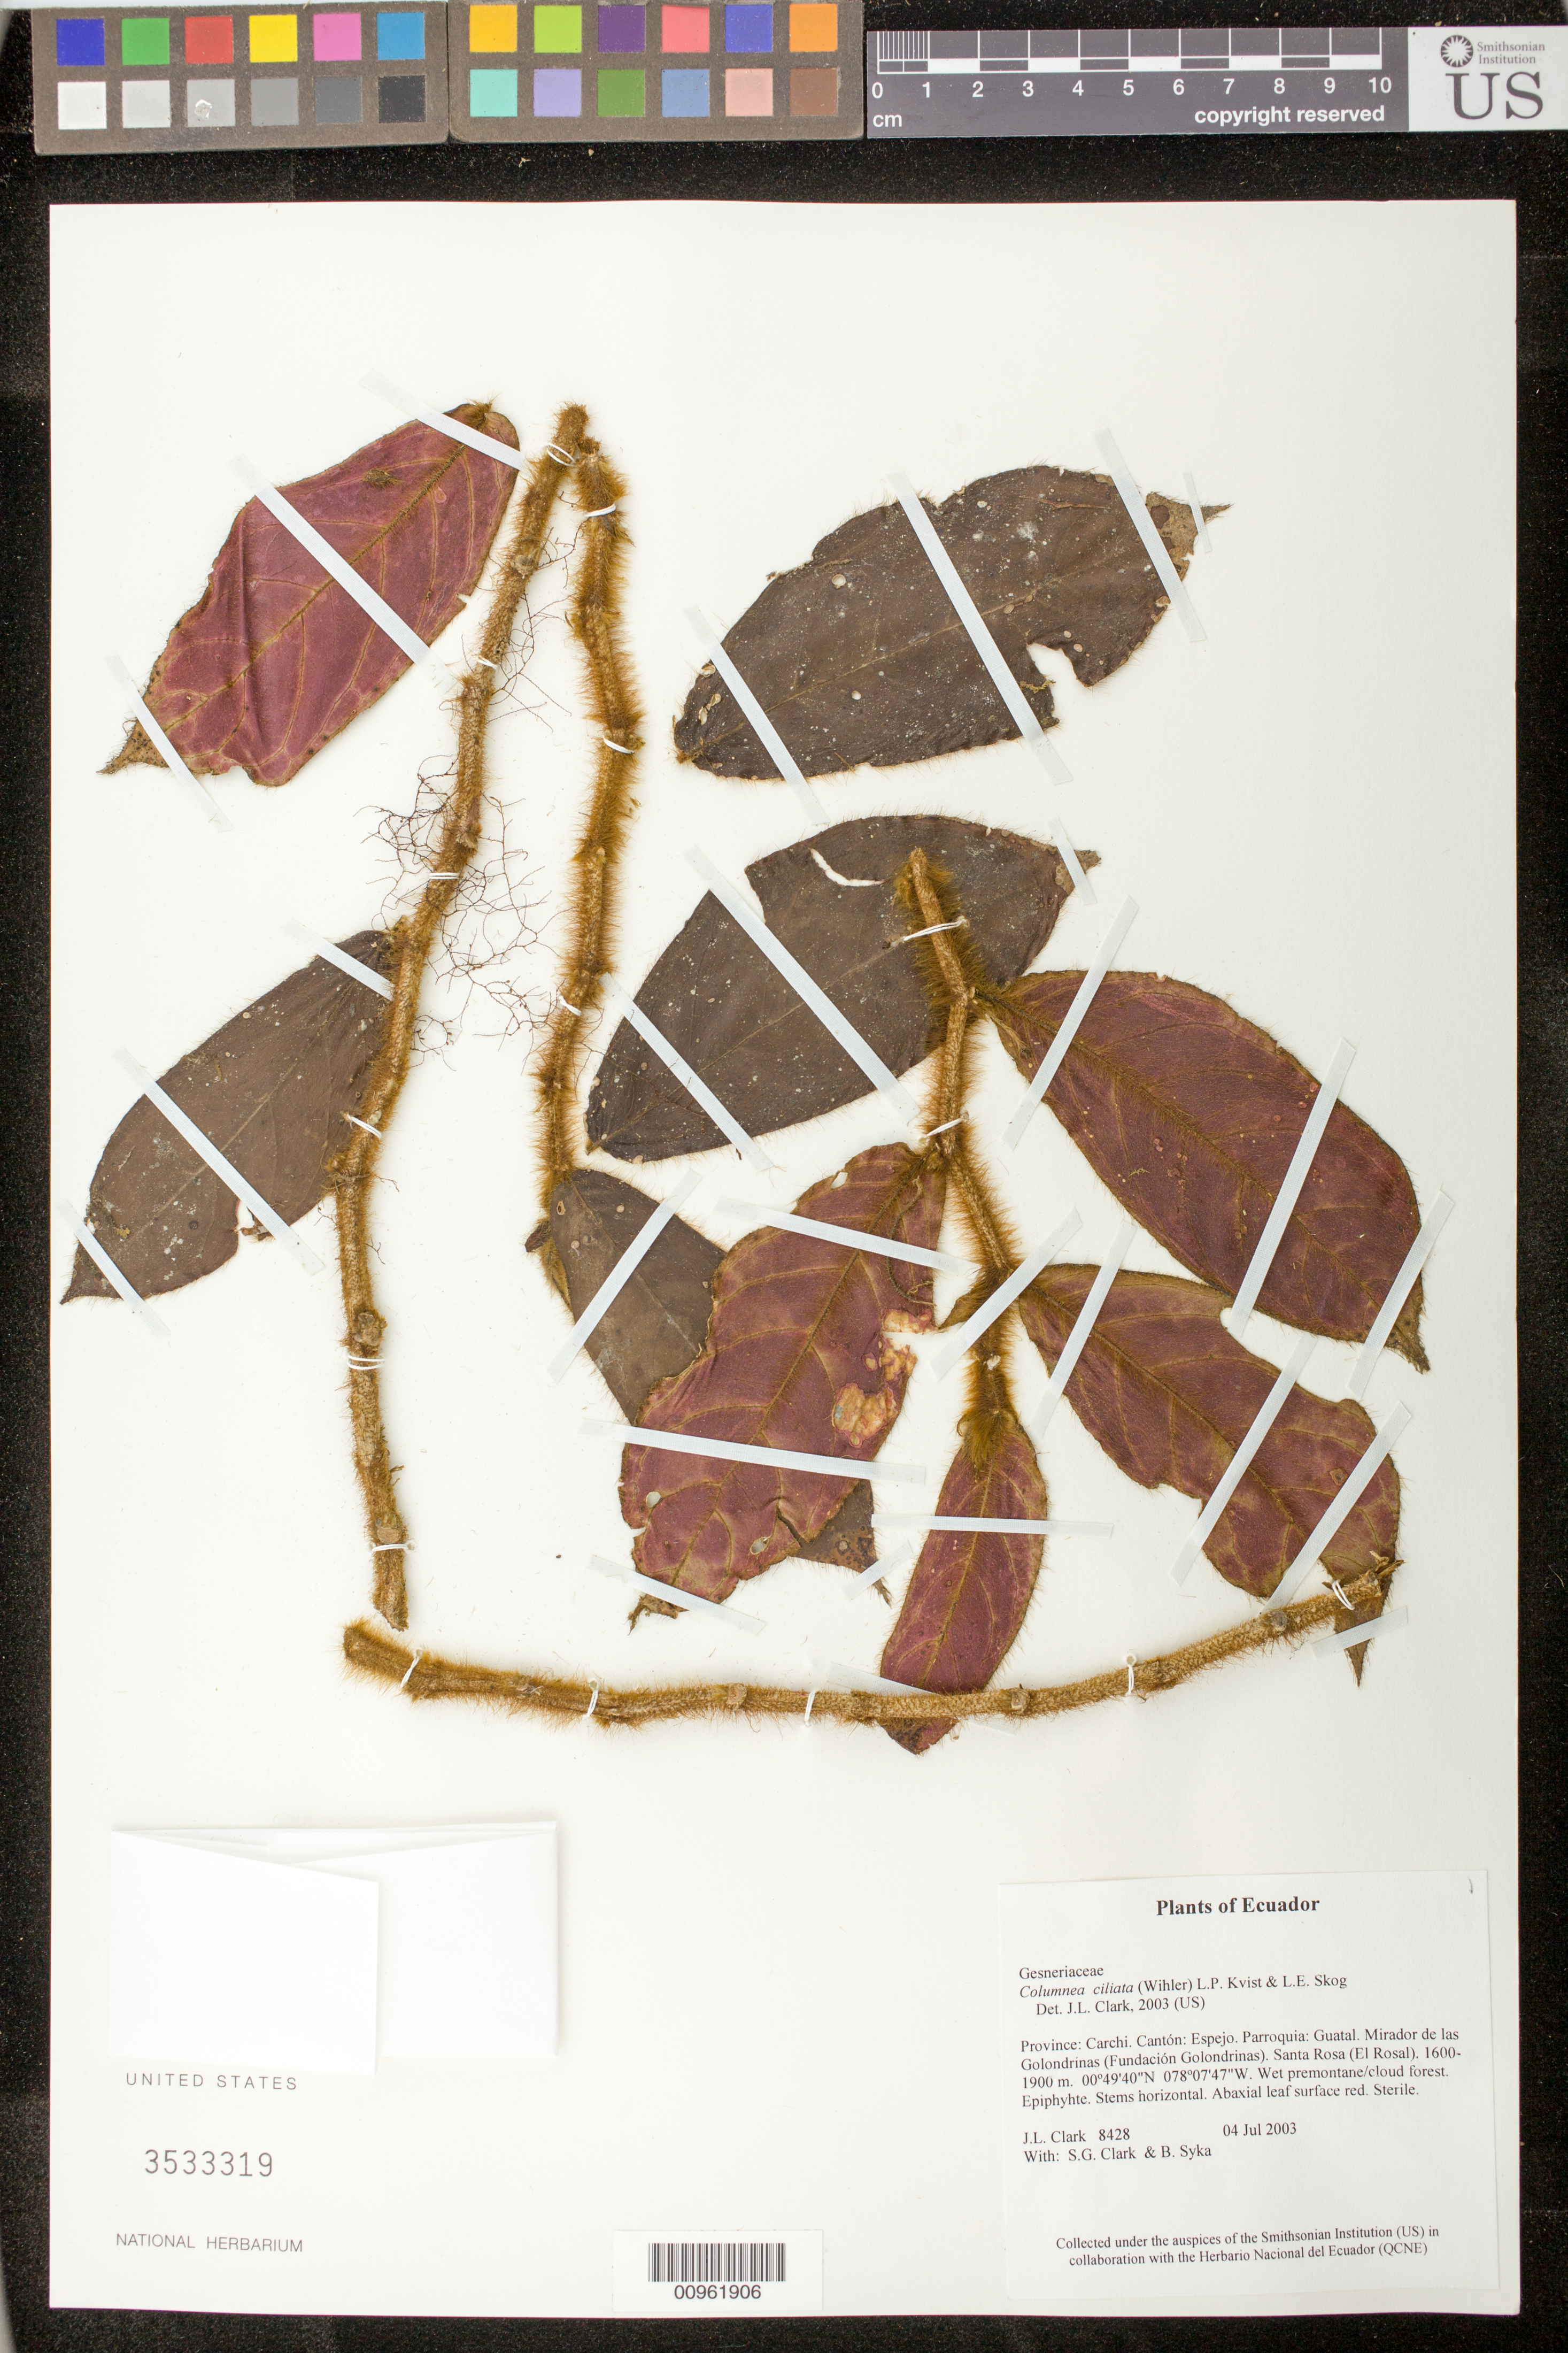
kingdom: Plantae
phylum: Tracheophyta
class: Magnoliopsida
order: Lamiales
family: Gesneriaceae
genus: Columnea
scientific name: Columnea ciliata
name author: (Wiehler) L.P. Kvist & L.E. Skog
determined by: Clark, J. L., (SEL), The Marie Selby Botanical Garden (UNITED STATES)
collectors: J. L. Clark, S. G. Clark & B. Syka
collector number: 8428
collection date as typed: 04 Jul 2003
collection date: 2003-07-04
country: Ecuador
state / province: Carchi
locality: Espejo. Parroquia: Guatal. Mirador de las Golondrinas (Fundación Golondrinas). Santa Rosa (El Rosal).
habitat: Wet premontane/cloud forest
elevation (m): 1600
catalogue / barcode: US 3533319